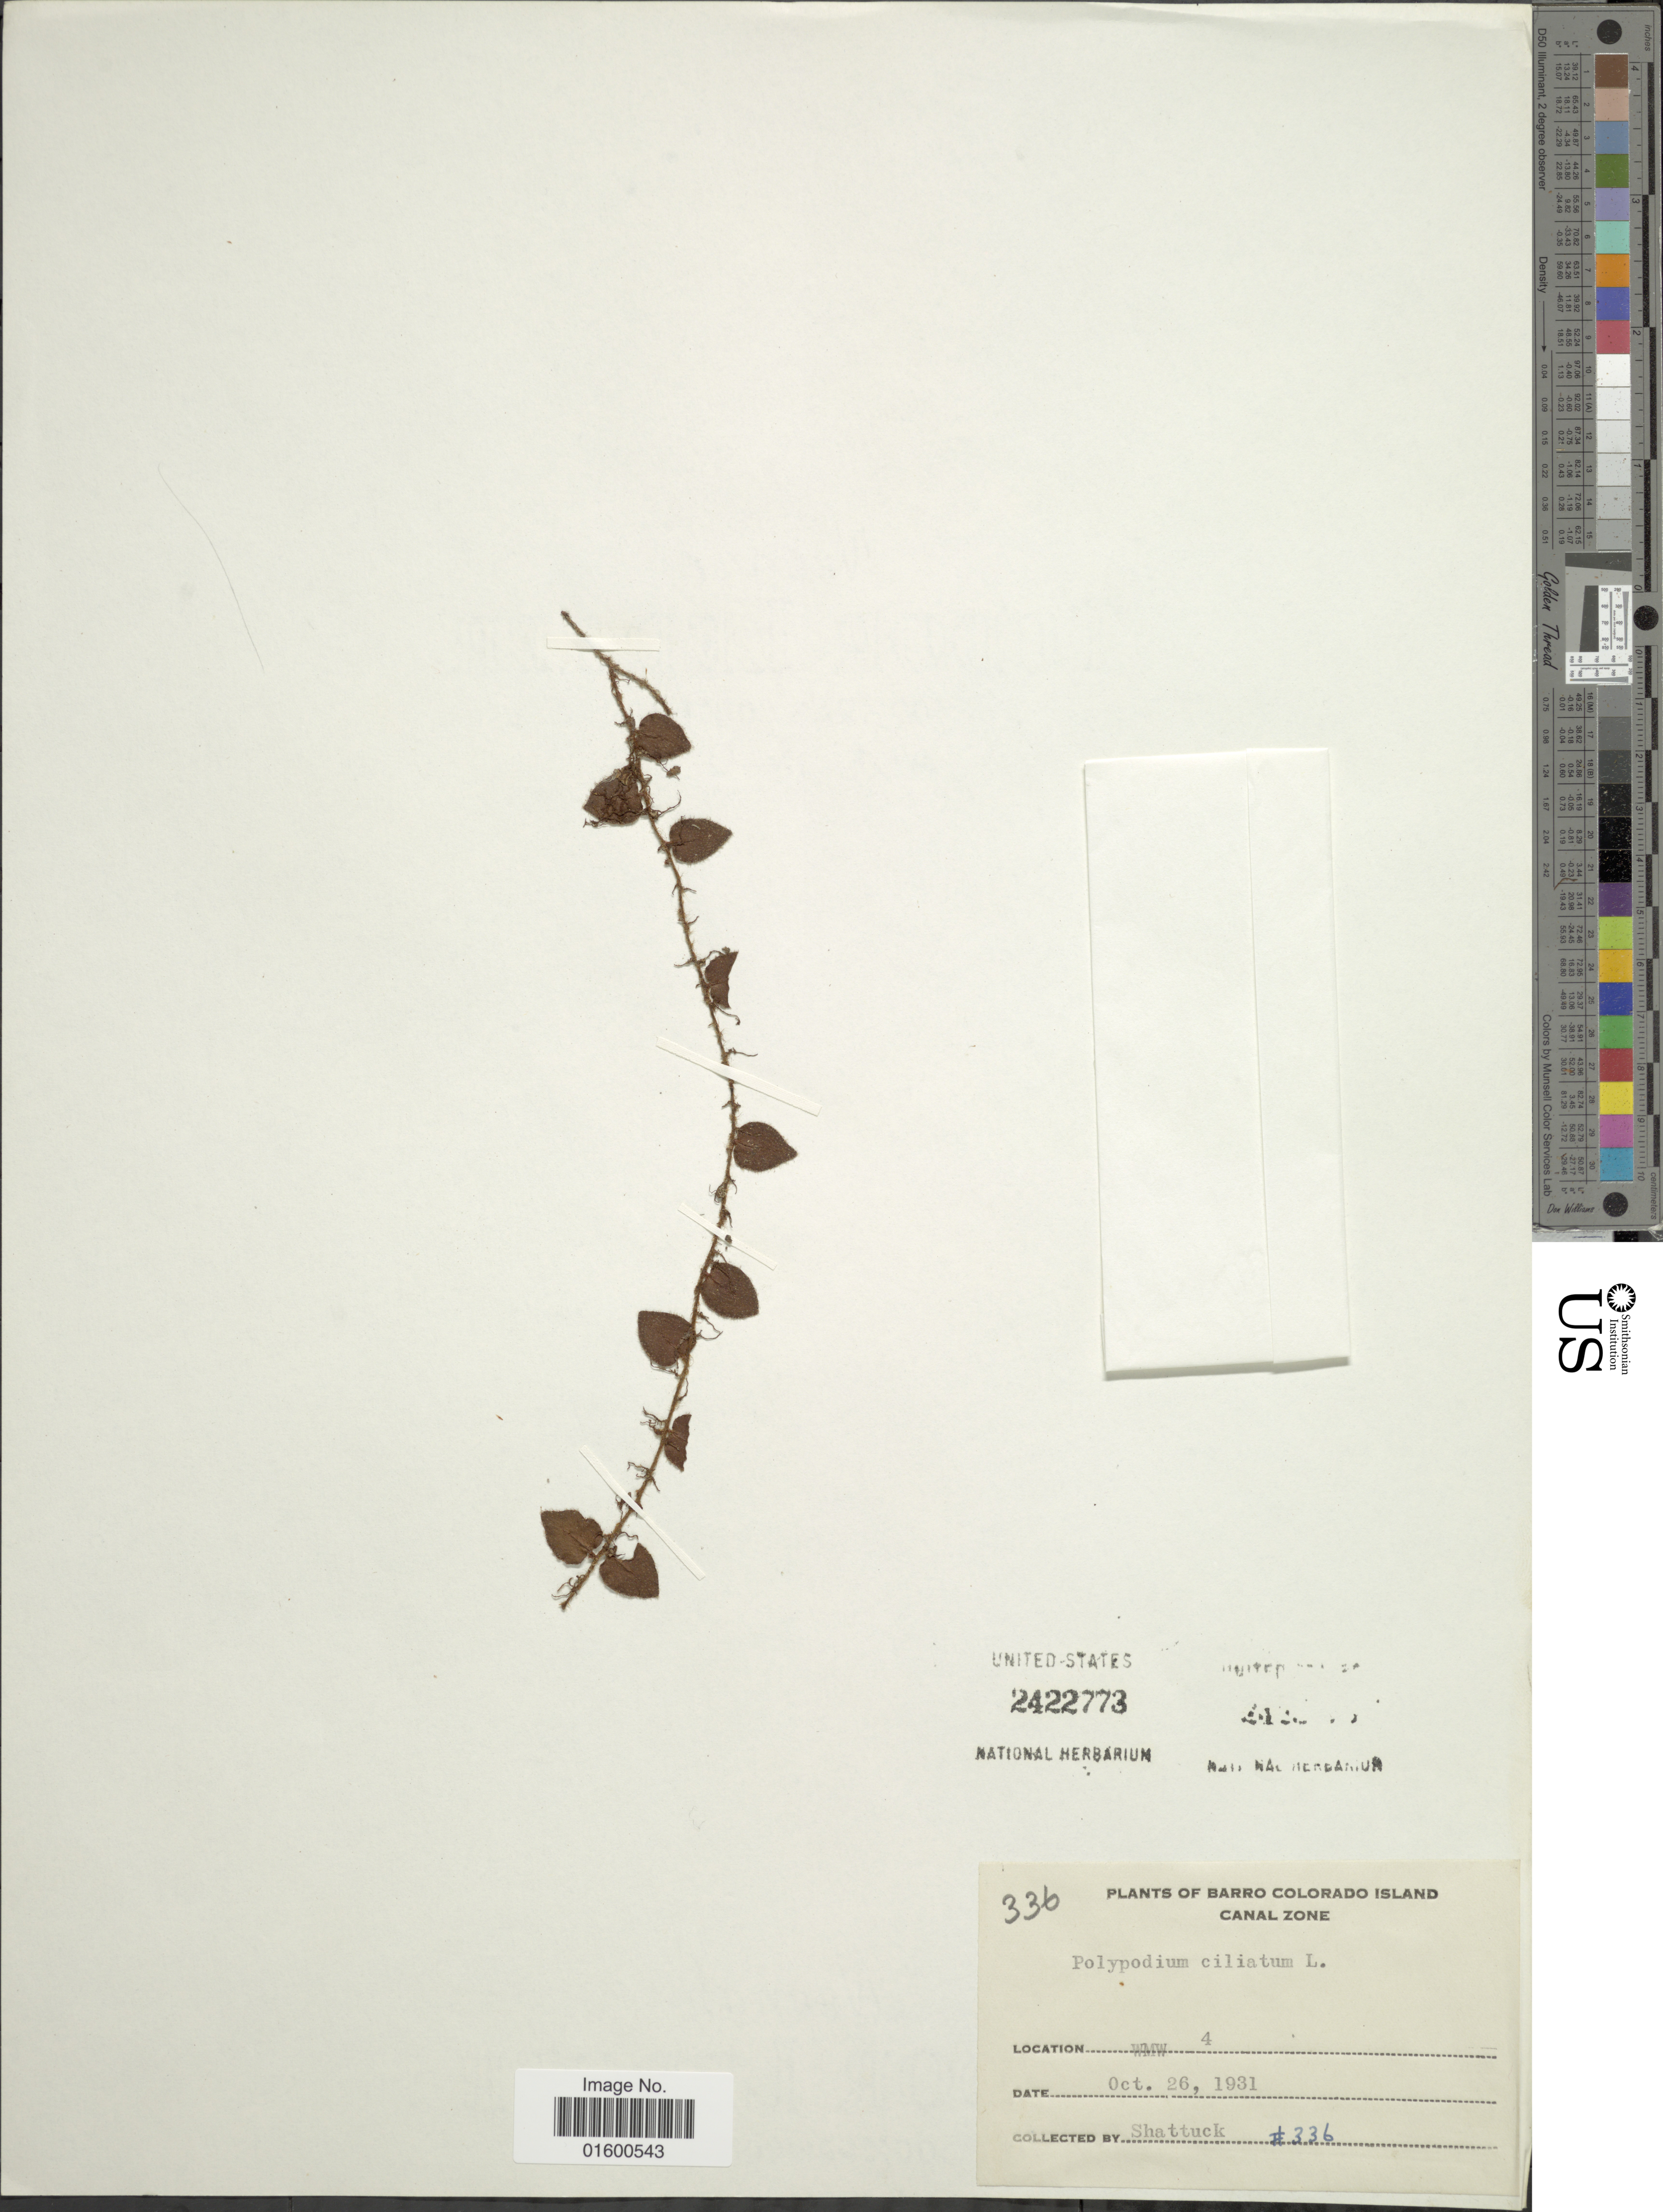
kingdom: Plantae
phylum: Tracheophyta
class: Polypodiopsida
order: Polypodiales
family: Polypodiaceae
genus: Microgramma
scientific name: Microgramma reptans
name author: (Cav.) A.R. Sm.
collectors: Shattuck, --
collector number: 336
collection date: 1931-10-26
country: Panama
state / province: Panamá Oeste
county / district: Canal Zone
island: Barro Colorado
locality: Barro Colorado Island, Canal Zone, WMW 4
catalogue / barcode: US 2422773